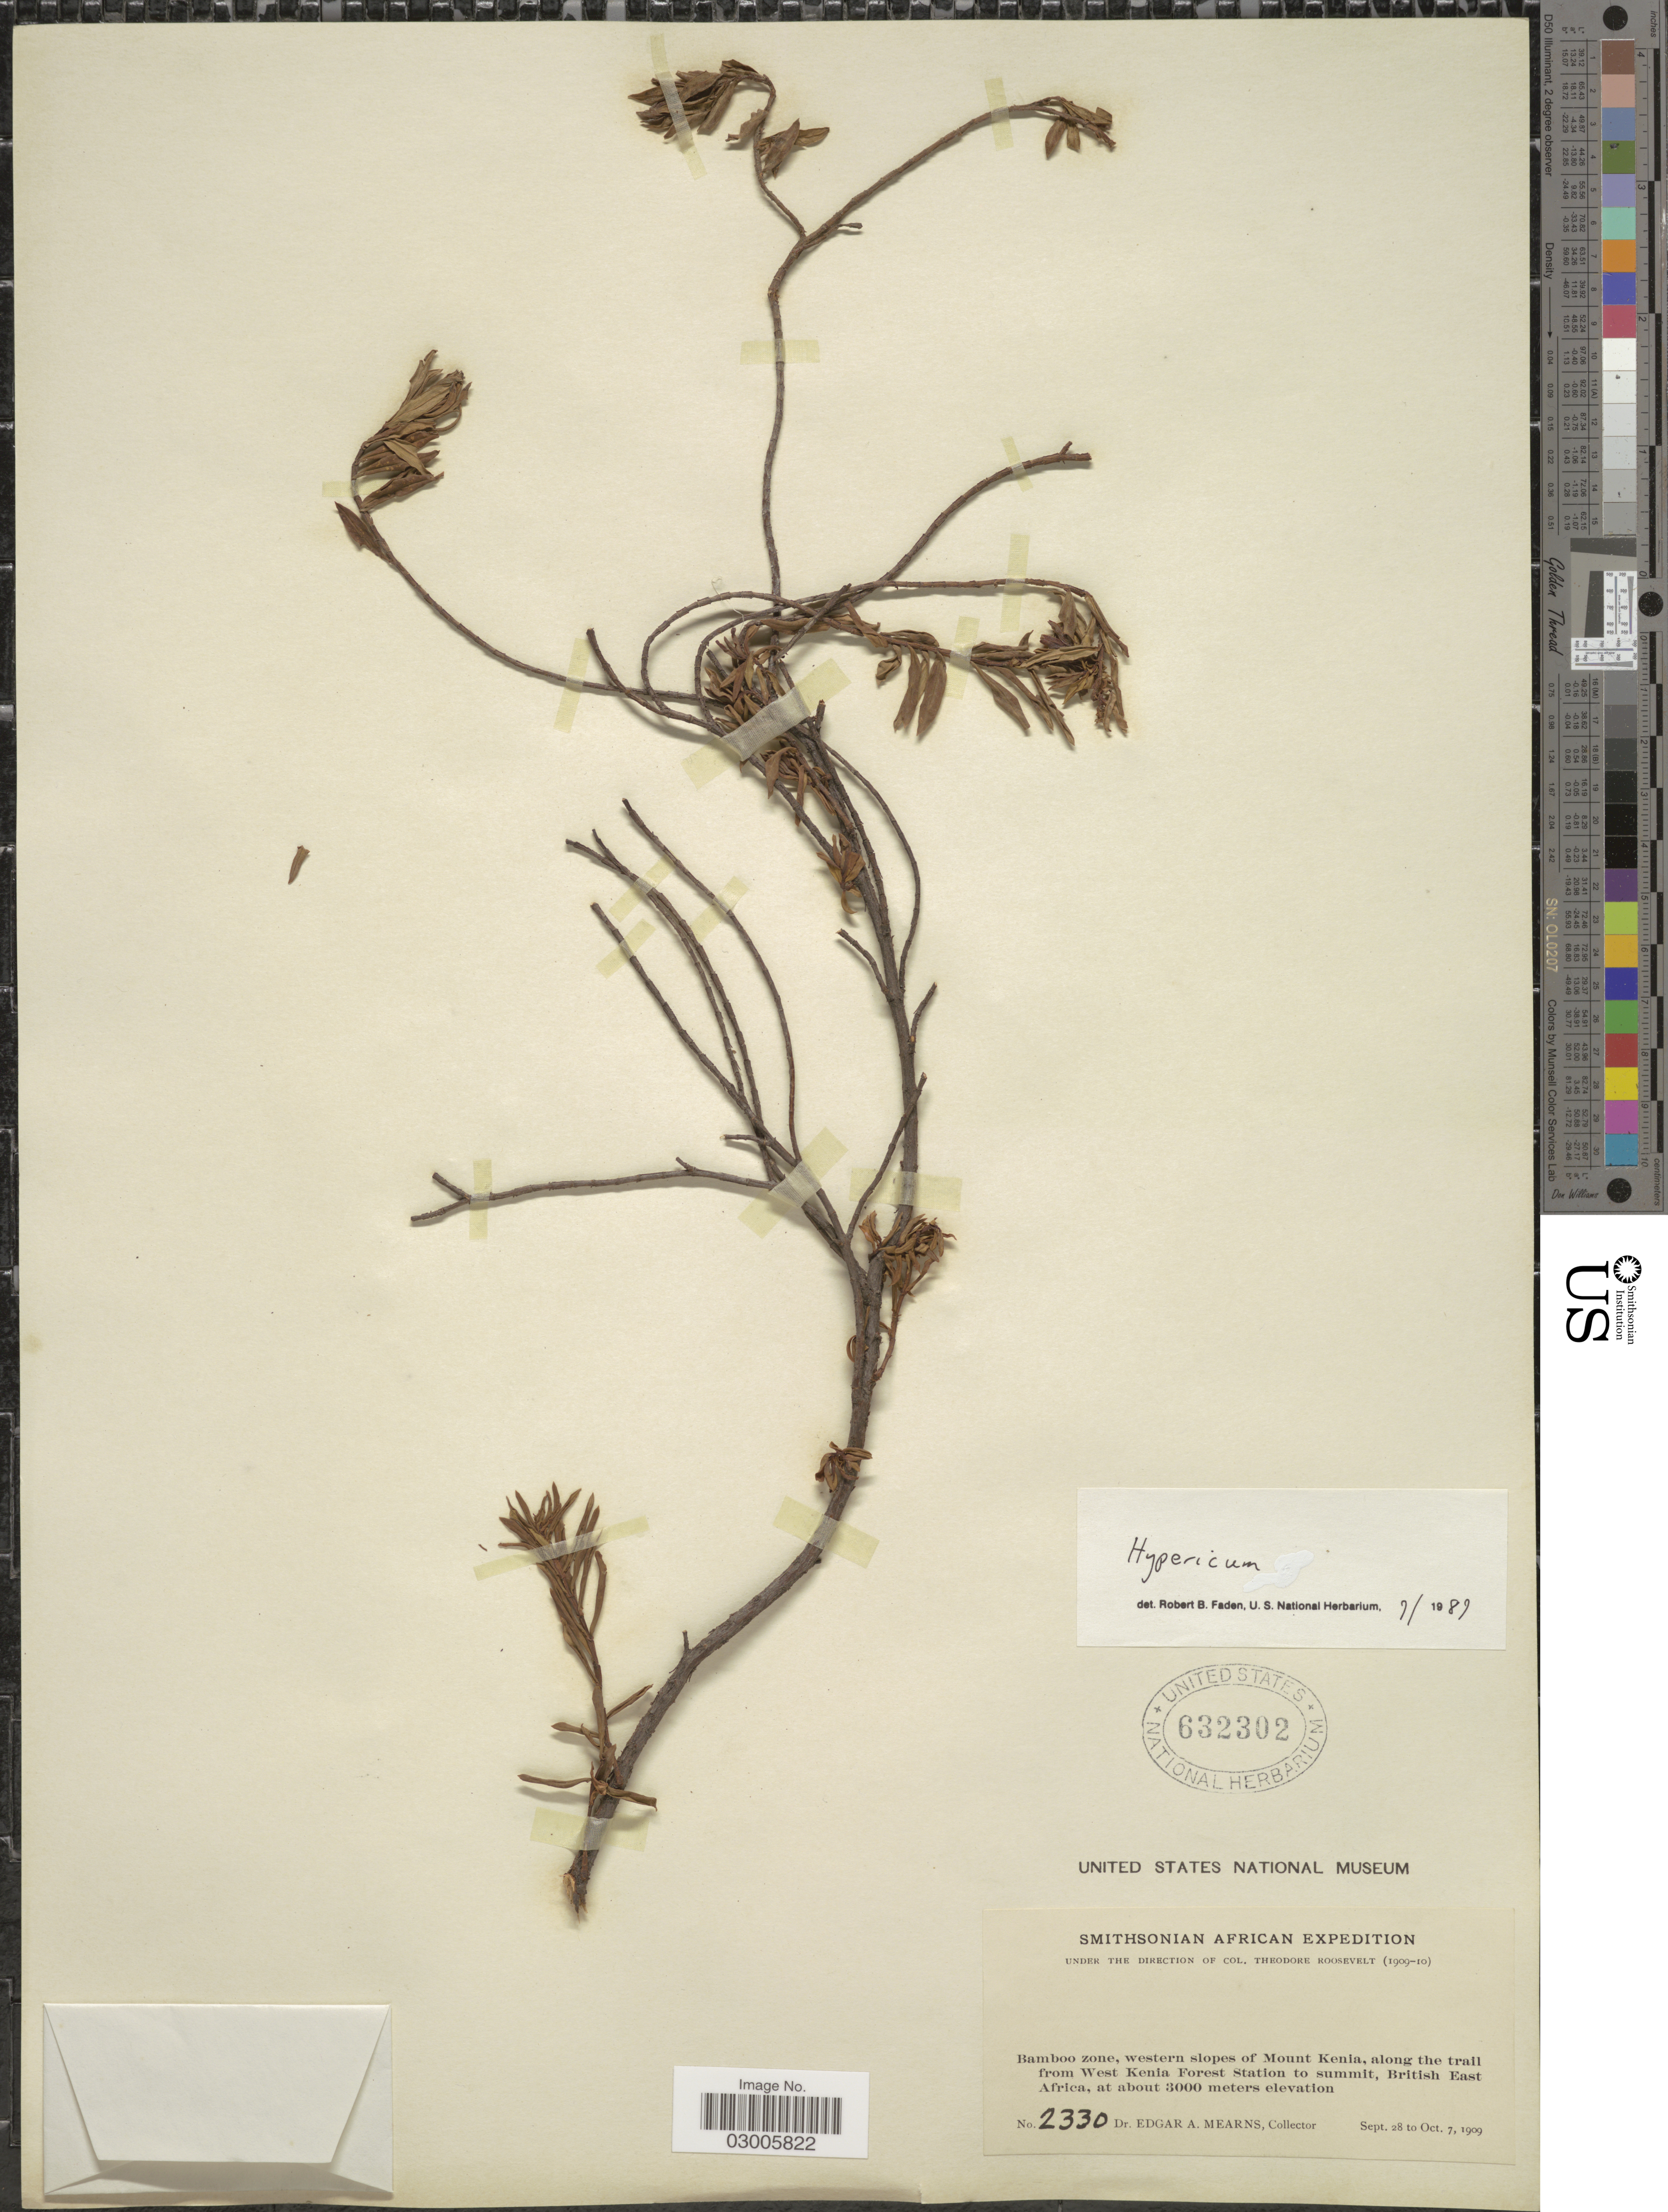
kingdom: Plantae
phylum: Tracheophyta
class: Magnoliopsida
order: Malpighiales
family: Hypericaceae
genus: Hypericum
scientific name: Hypericum sp.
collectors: E. A. Mearns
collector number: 2330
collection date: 1909-09-28/1909-10-07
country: Kenya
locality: Bamboo zone, western slopes of Mount Kenia, along the trail from West Kenia Forest Station to summit, British East Africa.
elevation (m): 3000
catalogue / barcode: US 632302